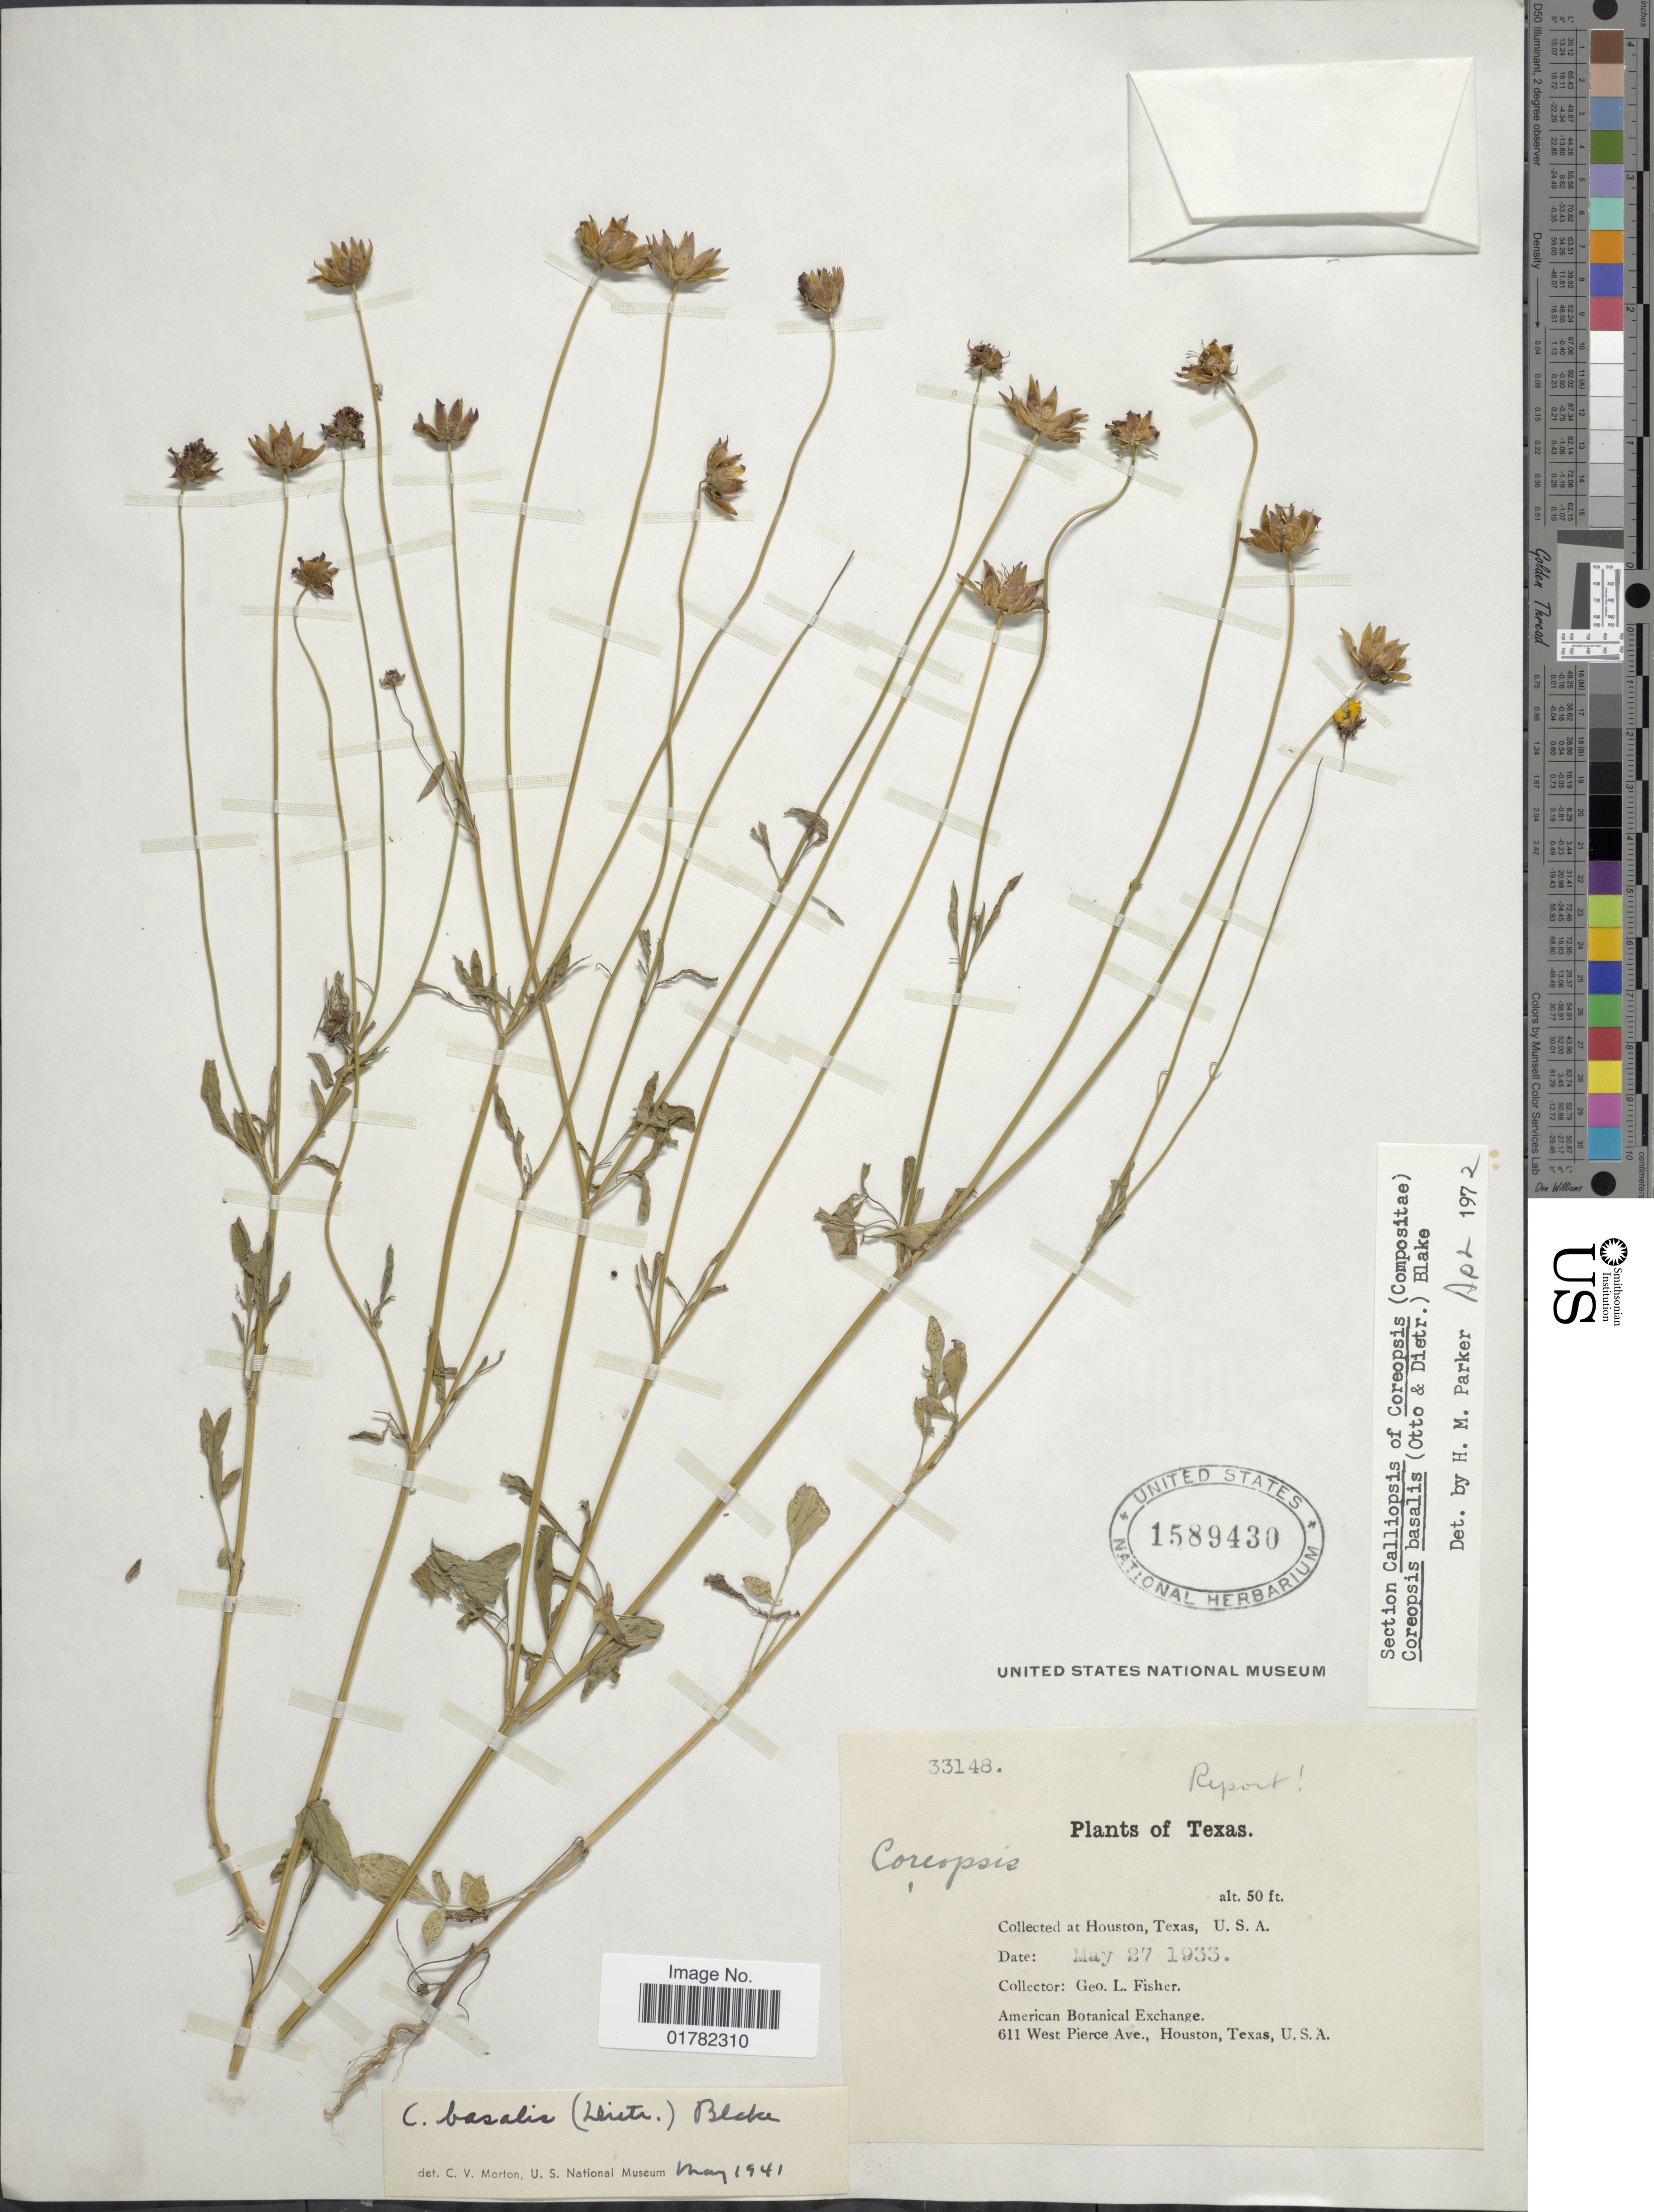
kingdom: Plantae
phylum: Tracheophyta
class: Magnoliopsida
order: Asterales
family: Asteraceae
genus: Coreopsis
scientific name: Coreopsis basalis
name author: S.F. Blake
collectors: G. L. Fisher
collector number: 33148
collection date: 1933-05-27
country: United States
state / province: Texas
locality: Houston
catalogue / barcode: US 1589430